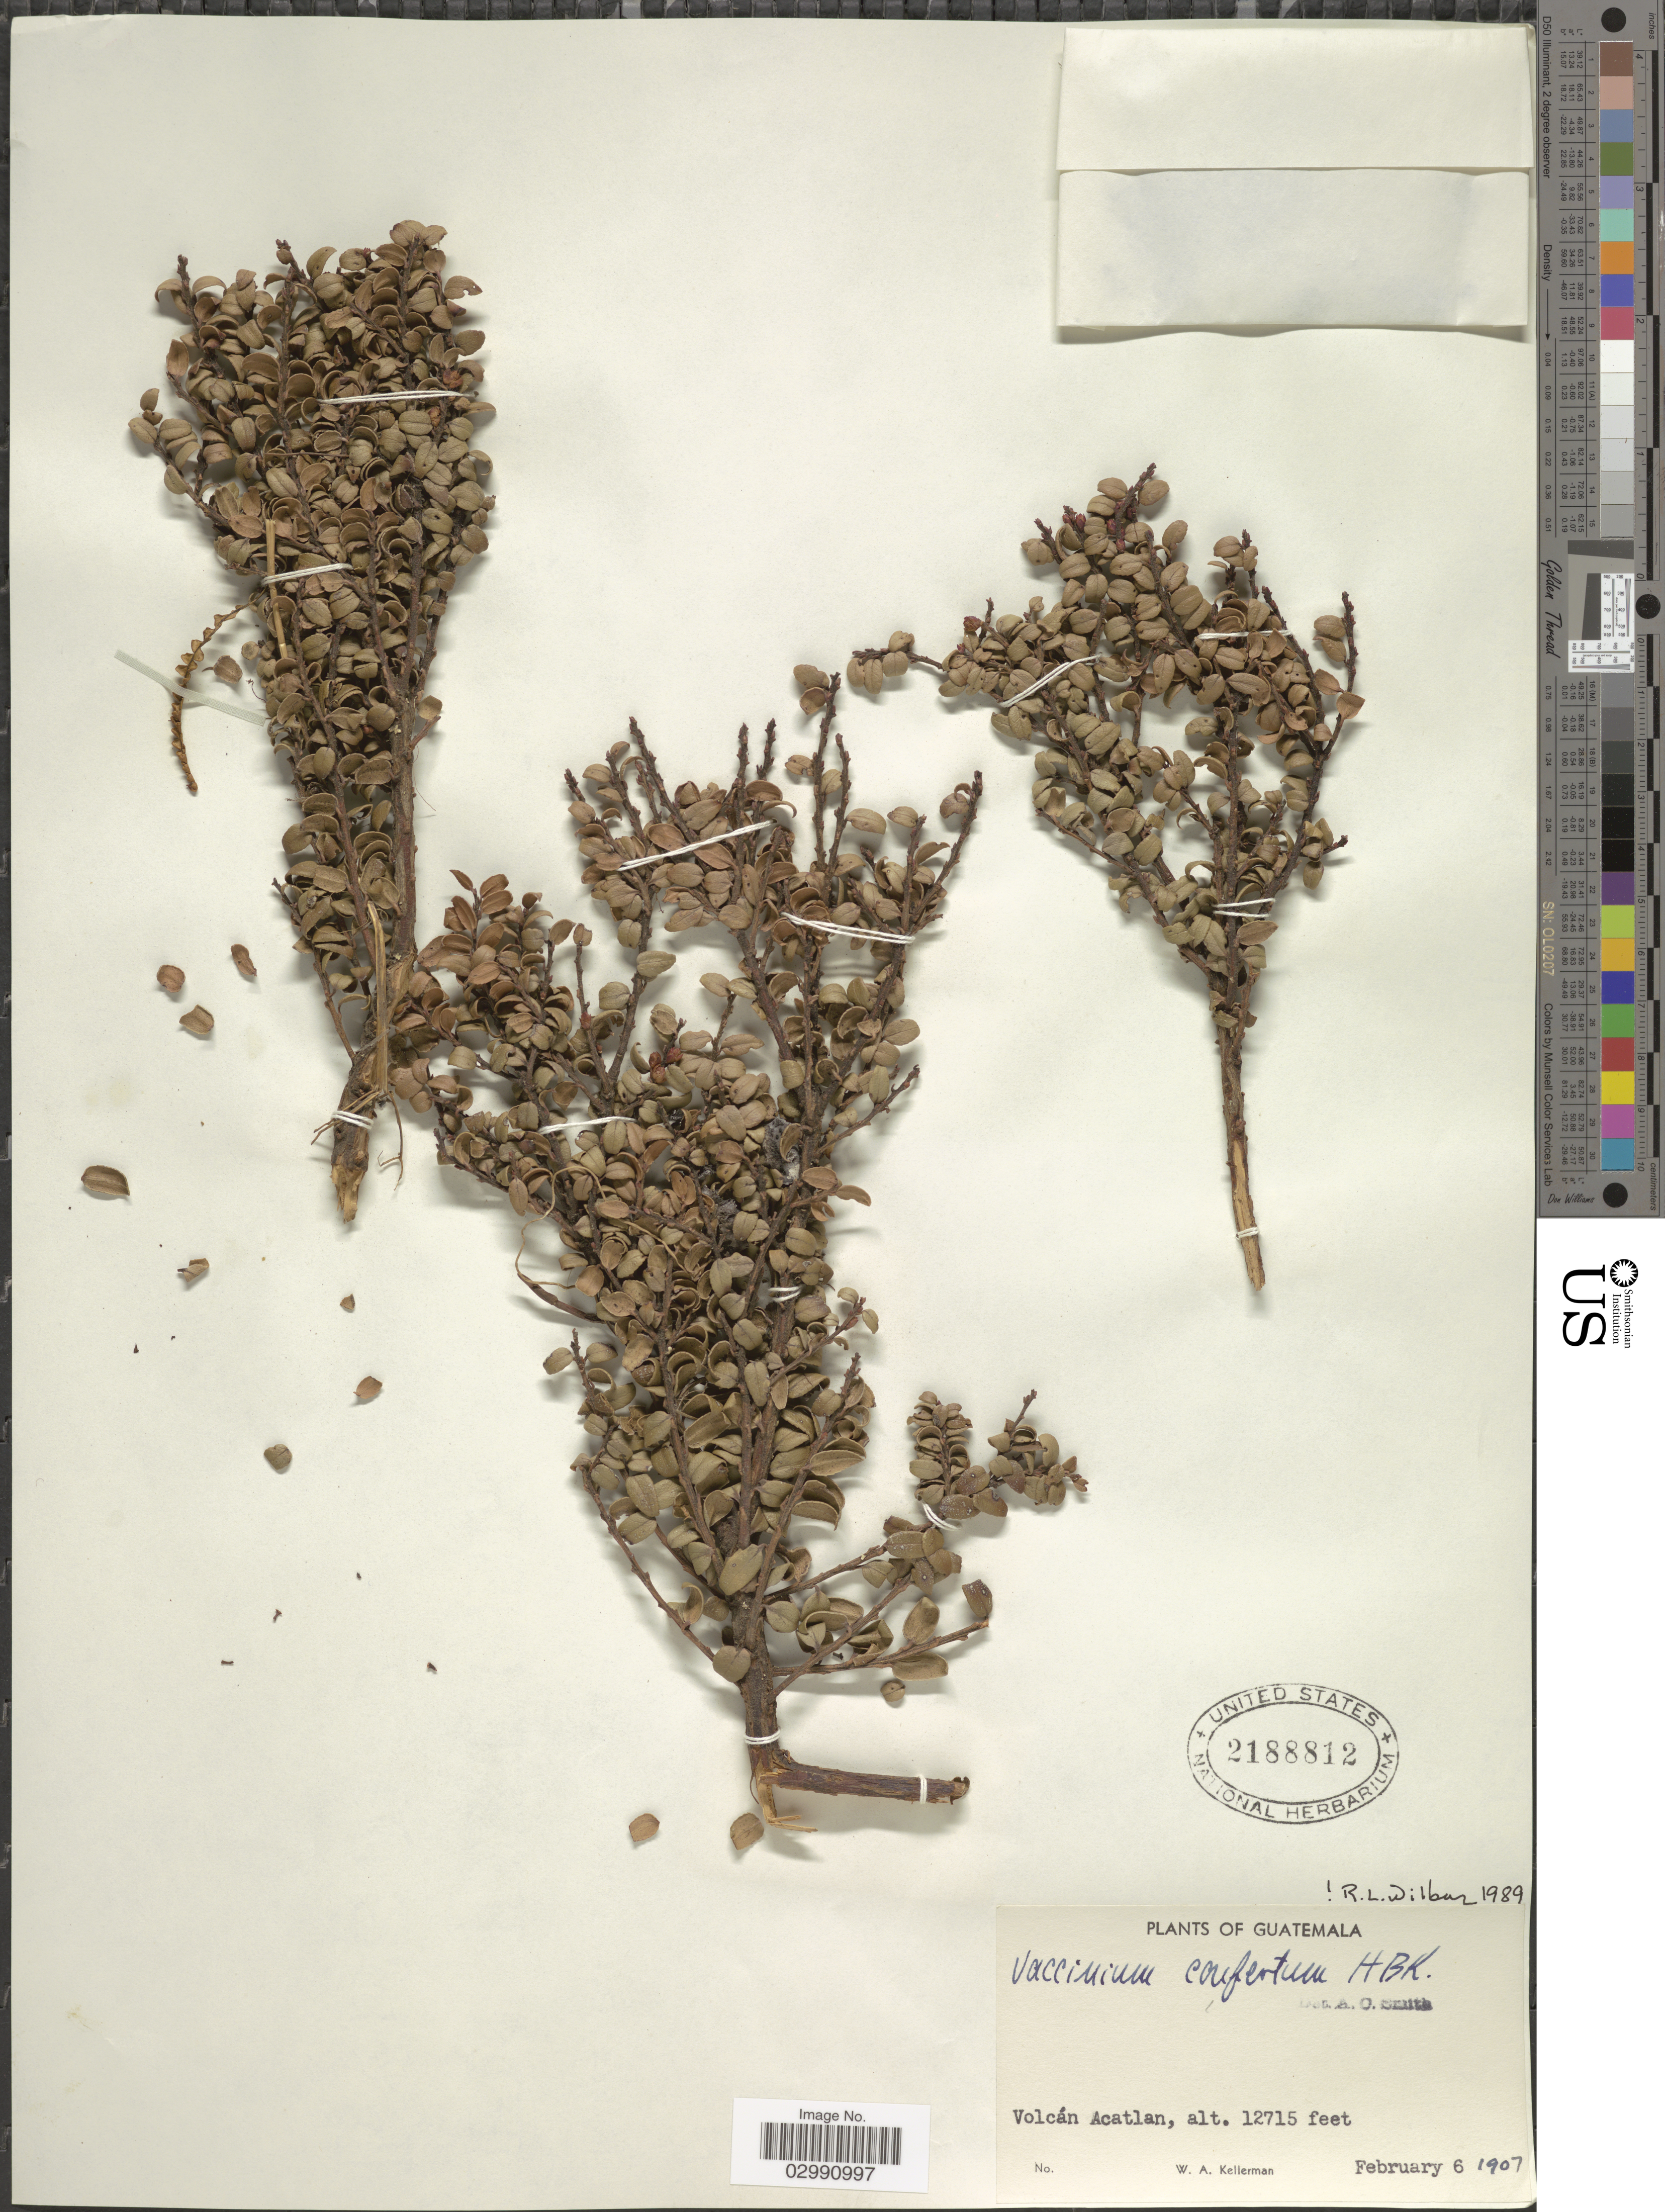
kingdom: Plantae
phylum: Tracheophyta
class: Magnoliopsida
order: Ericales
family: Ericaceae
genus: Vaccinium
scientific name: Vaccinium confertum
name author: Kunth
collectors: W. Kellerman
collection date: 1907-02-06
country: Guatemala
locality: Volcán Acatlan.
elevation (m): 3876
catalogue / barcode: US 2188812